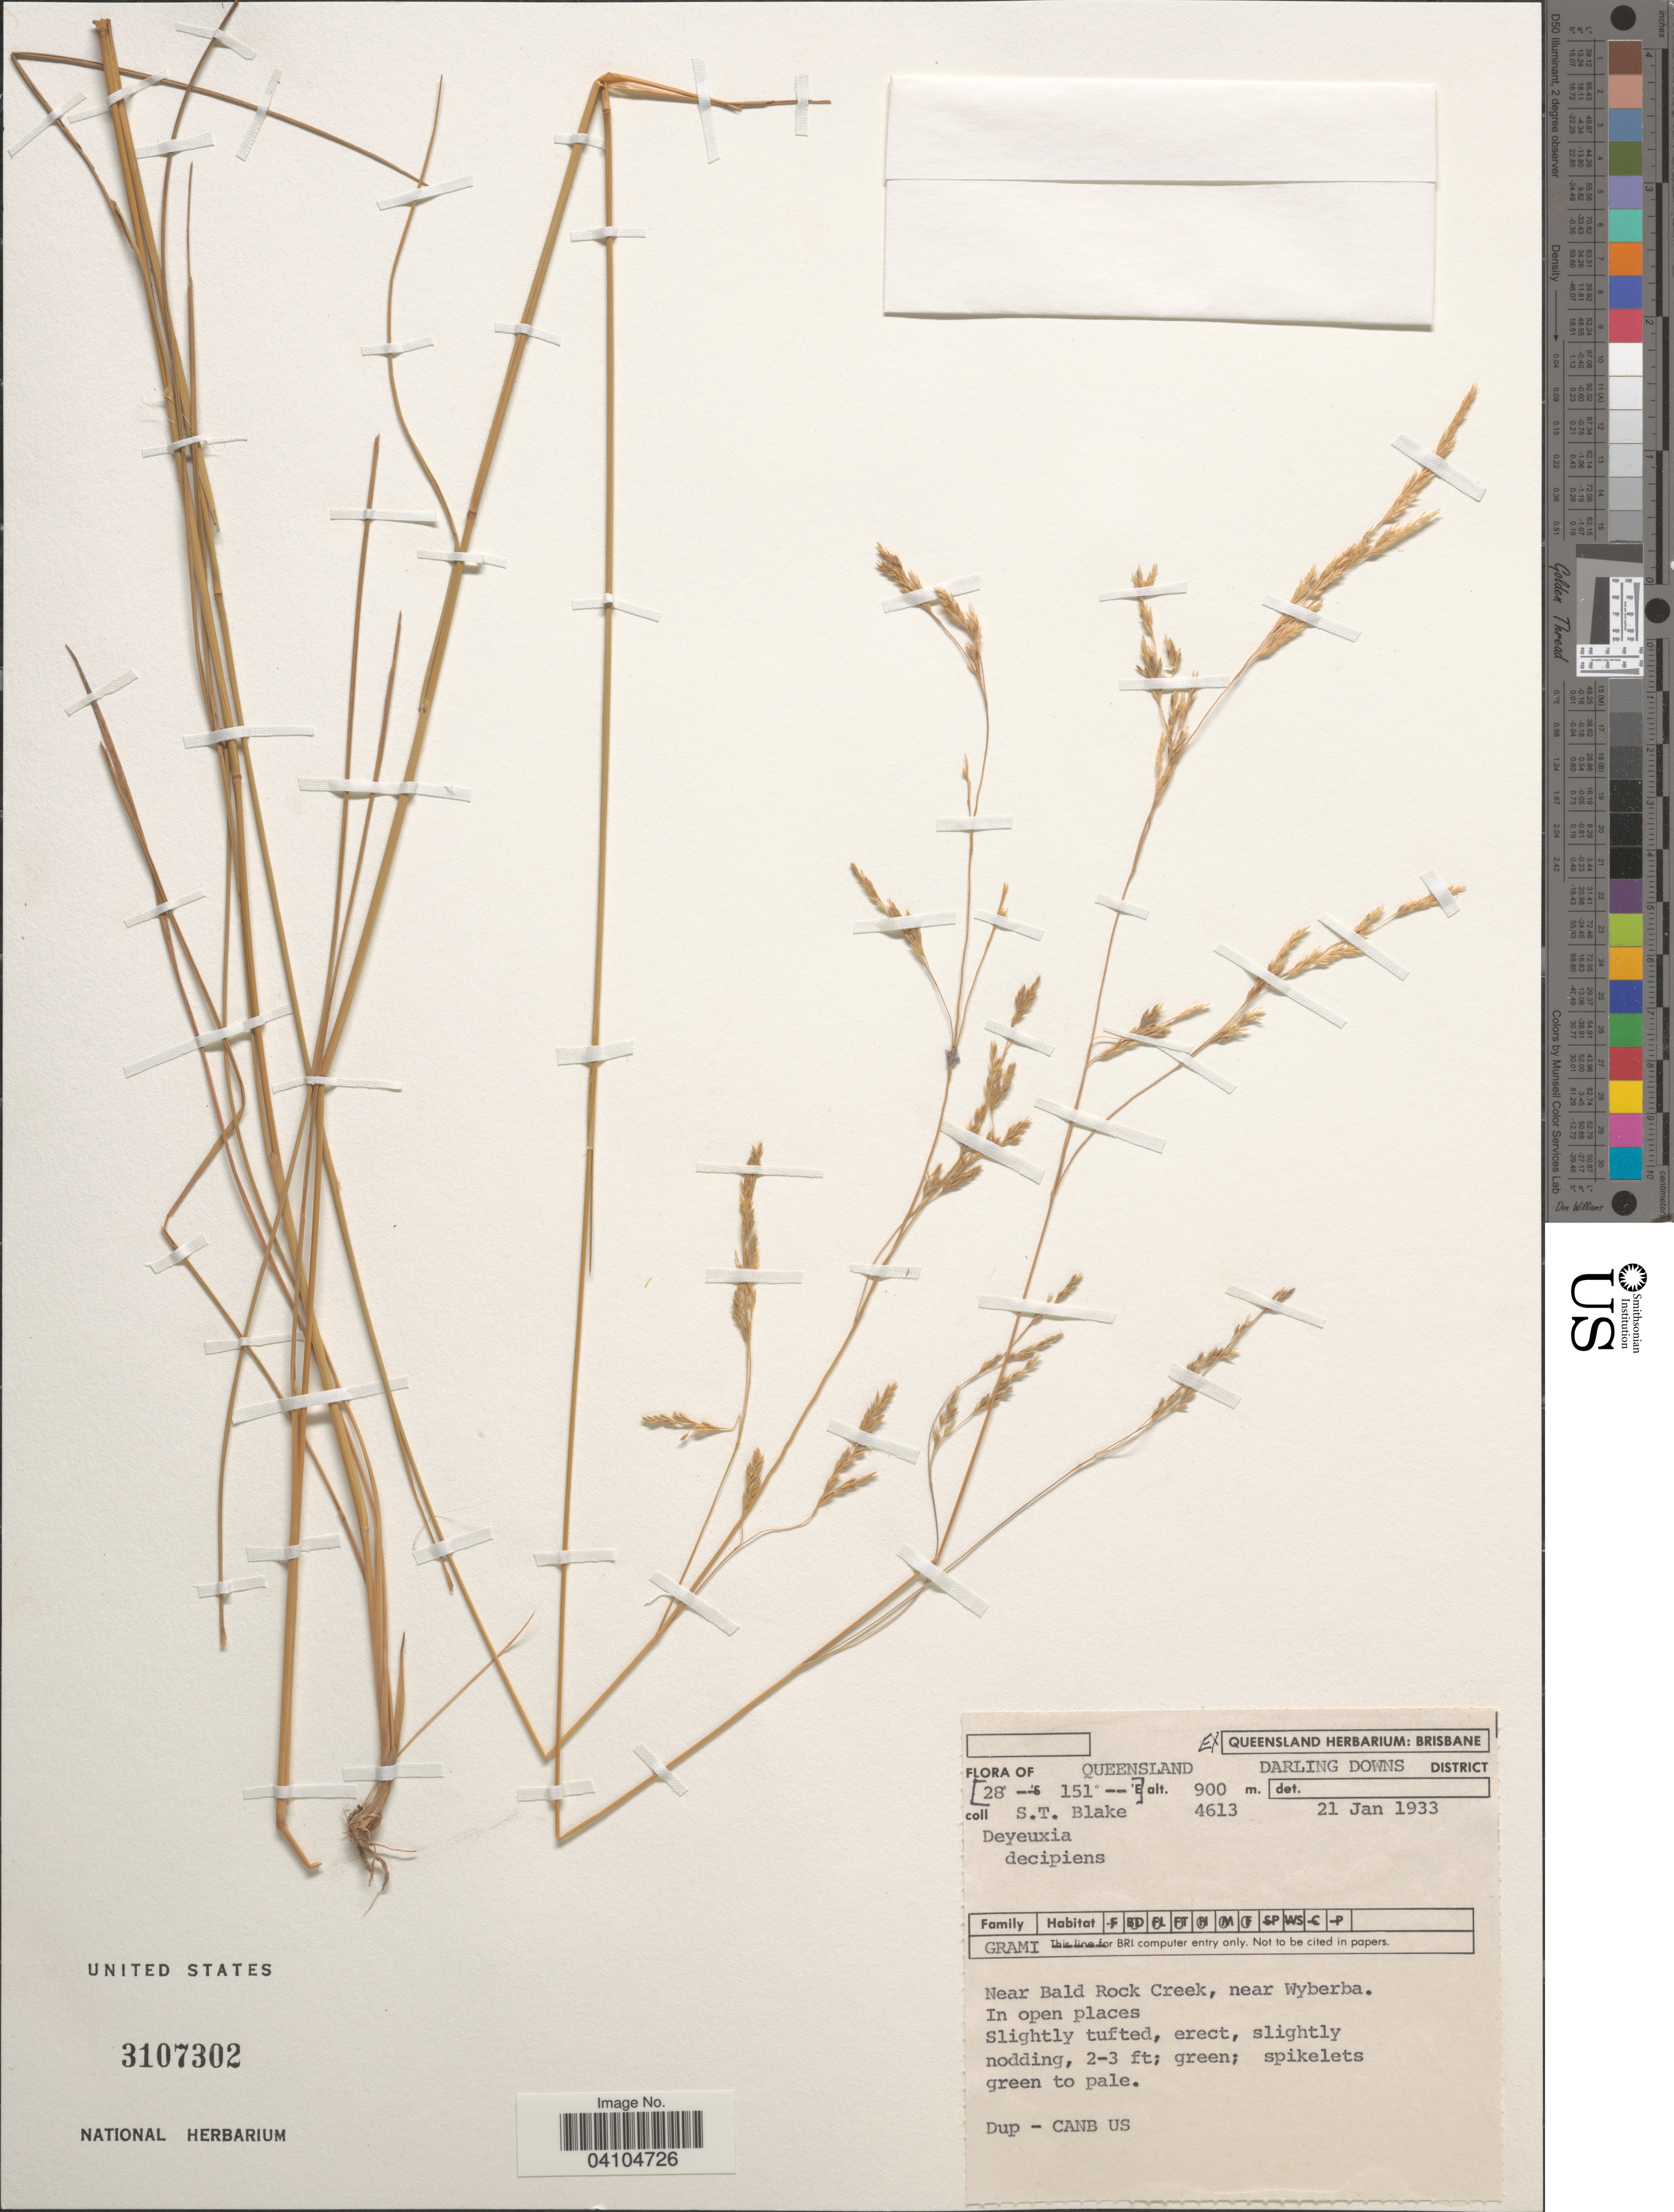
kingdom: Plantae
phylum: Tracheophyta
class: Liliopsida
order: Poales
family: Poaceae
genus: Pentapogon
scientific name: Pentapogon decipiens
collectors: S. T. Blake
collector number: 4613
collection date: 1933-01-21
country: Australia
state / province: Queensland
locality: Darling Downs District. Near Bald Rock Creek, near Wyberba. In open places.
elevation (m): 900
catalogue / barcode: US 3107302